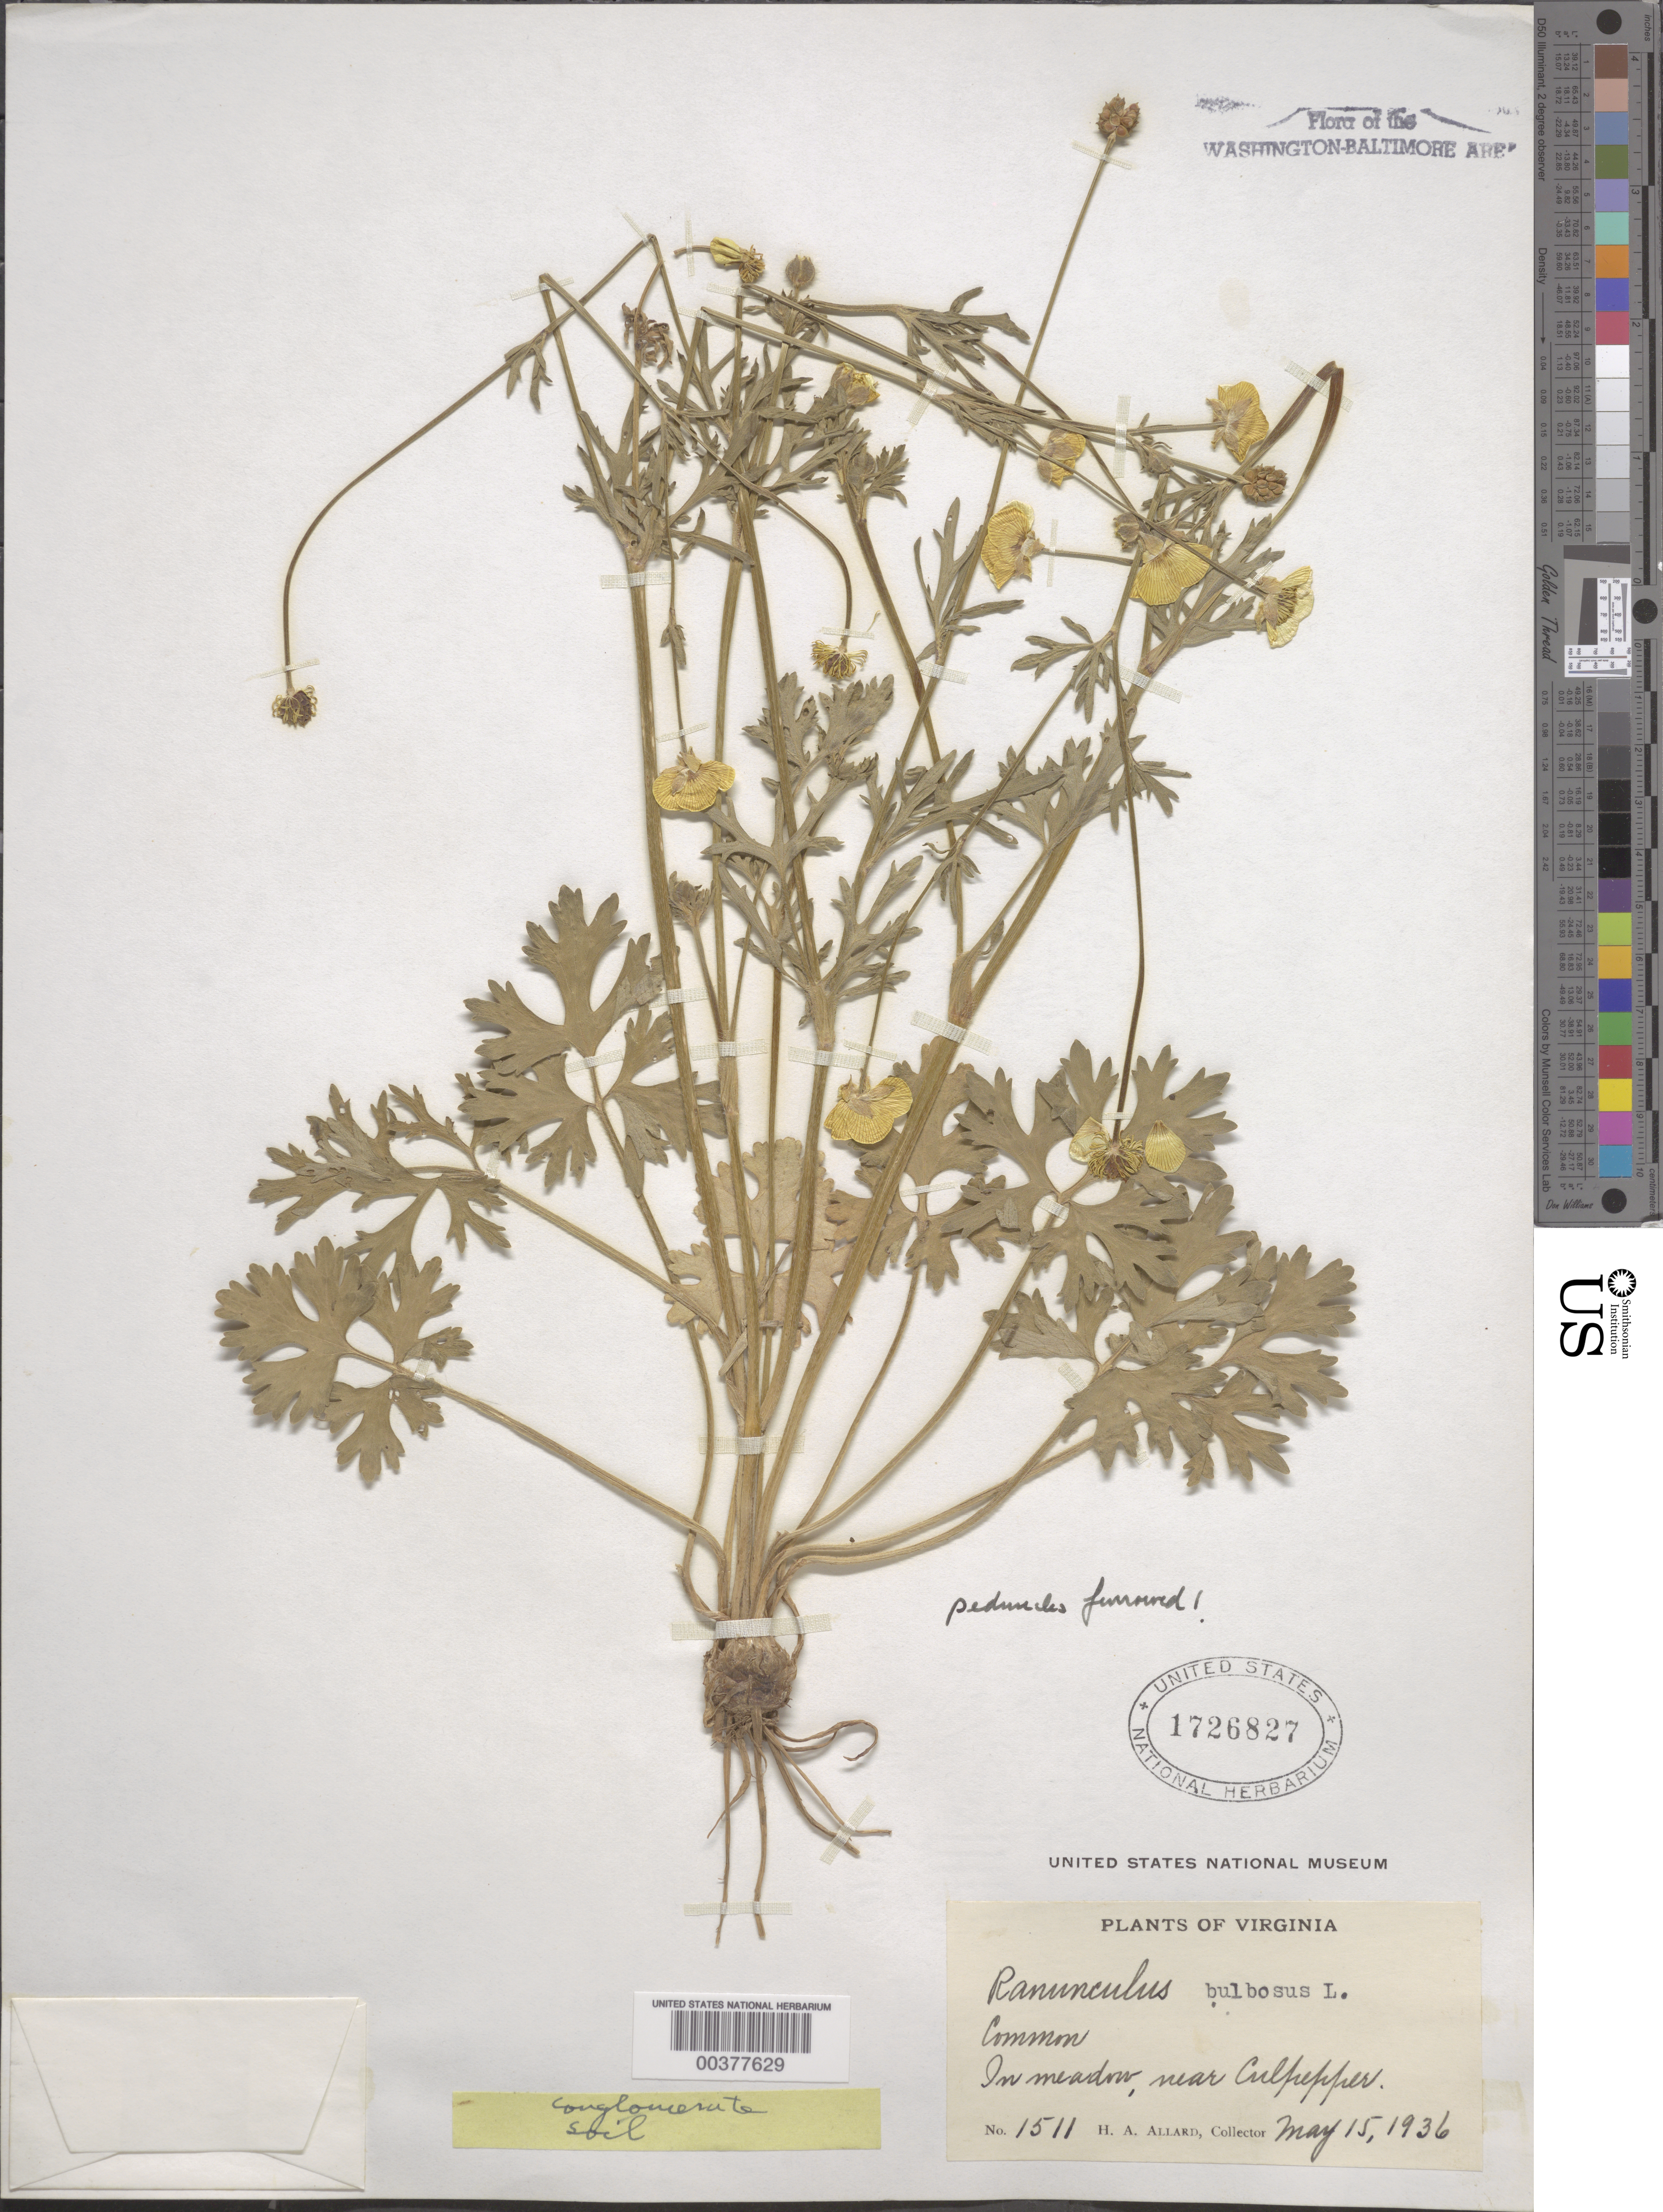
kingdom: Plantae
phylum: Tracheophyta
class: Magnoliopsida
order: Ranunculales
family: Ranunculaceae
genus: Ranunculus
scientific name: Ranunculus bulbosus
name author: L.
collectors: H. A. Allard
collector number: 1511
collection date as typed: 15 May 1936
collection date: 1936-05-15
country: United States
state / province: Virginia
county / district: Culpeper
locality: Culpepper vicinity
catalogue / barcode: US 1726827